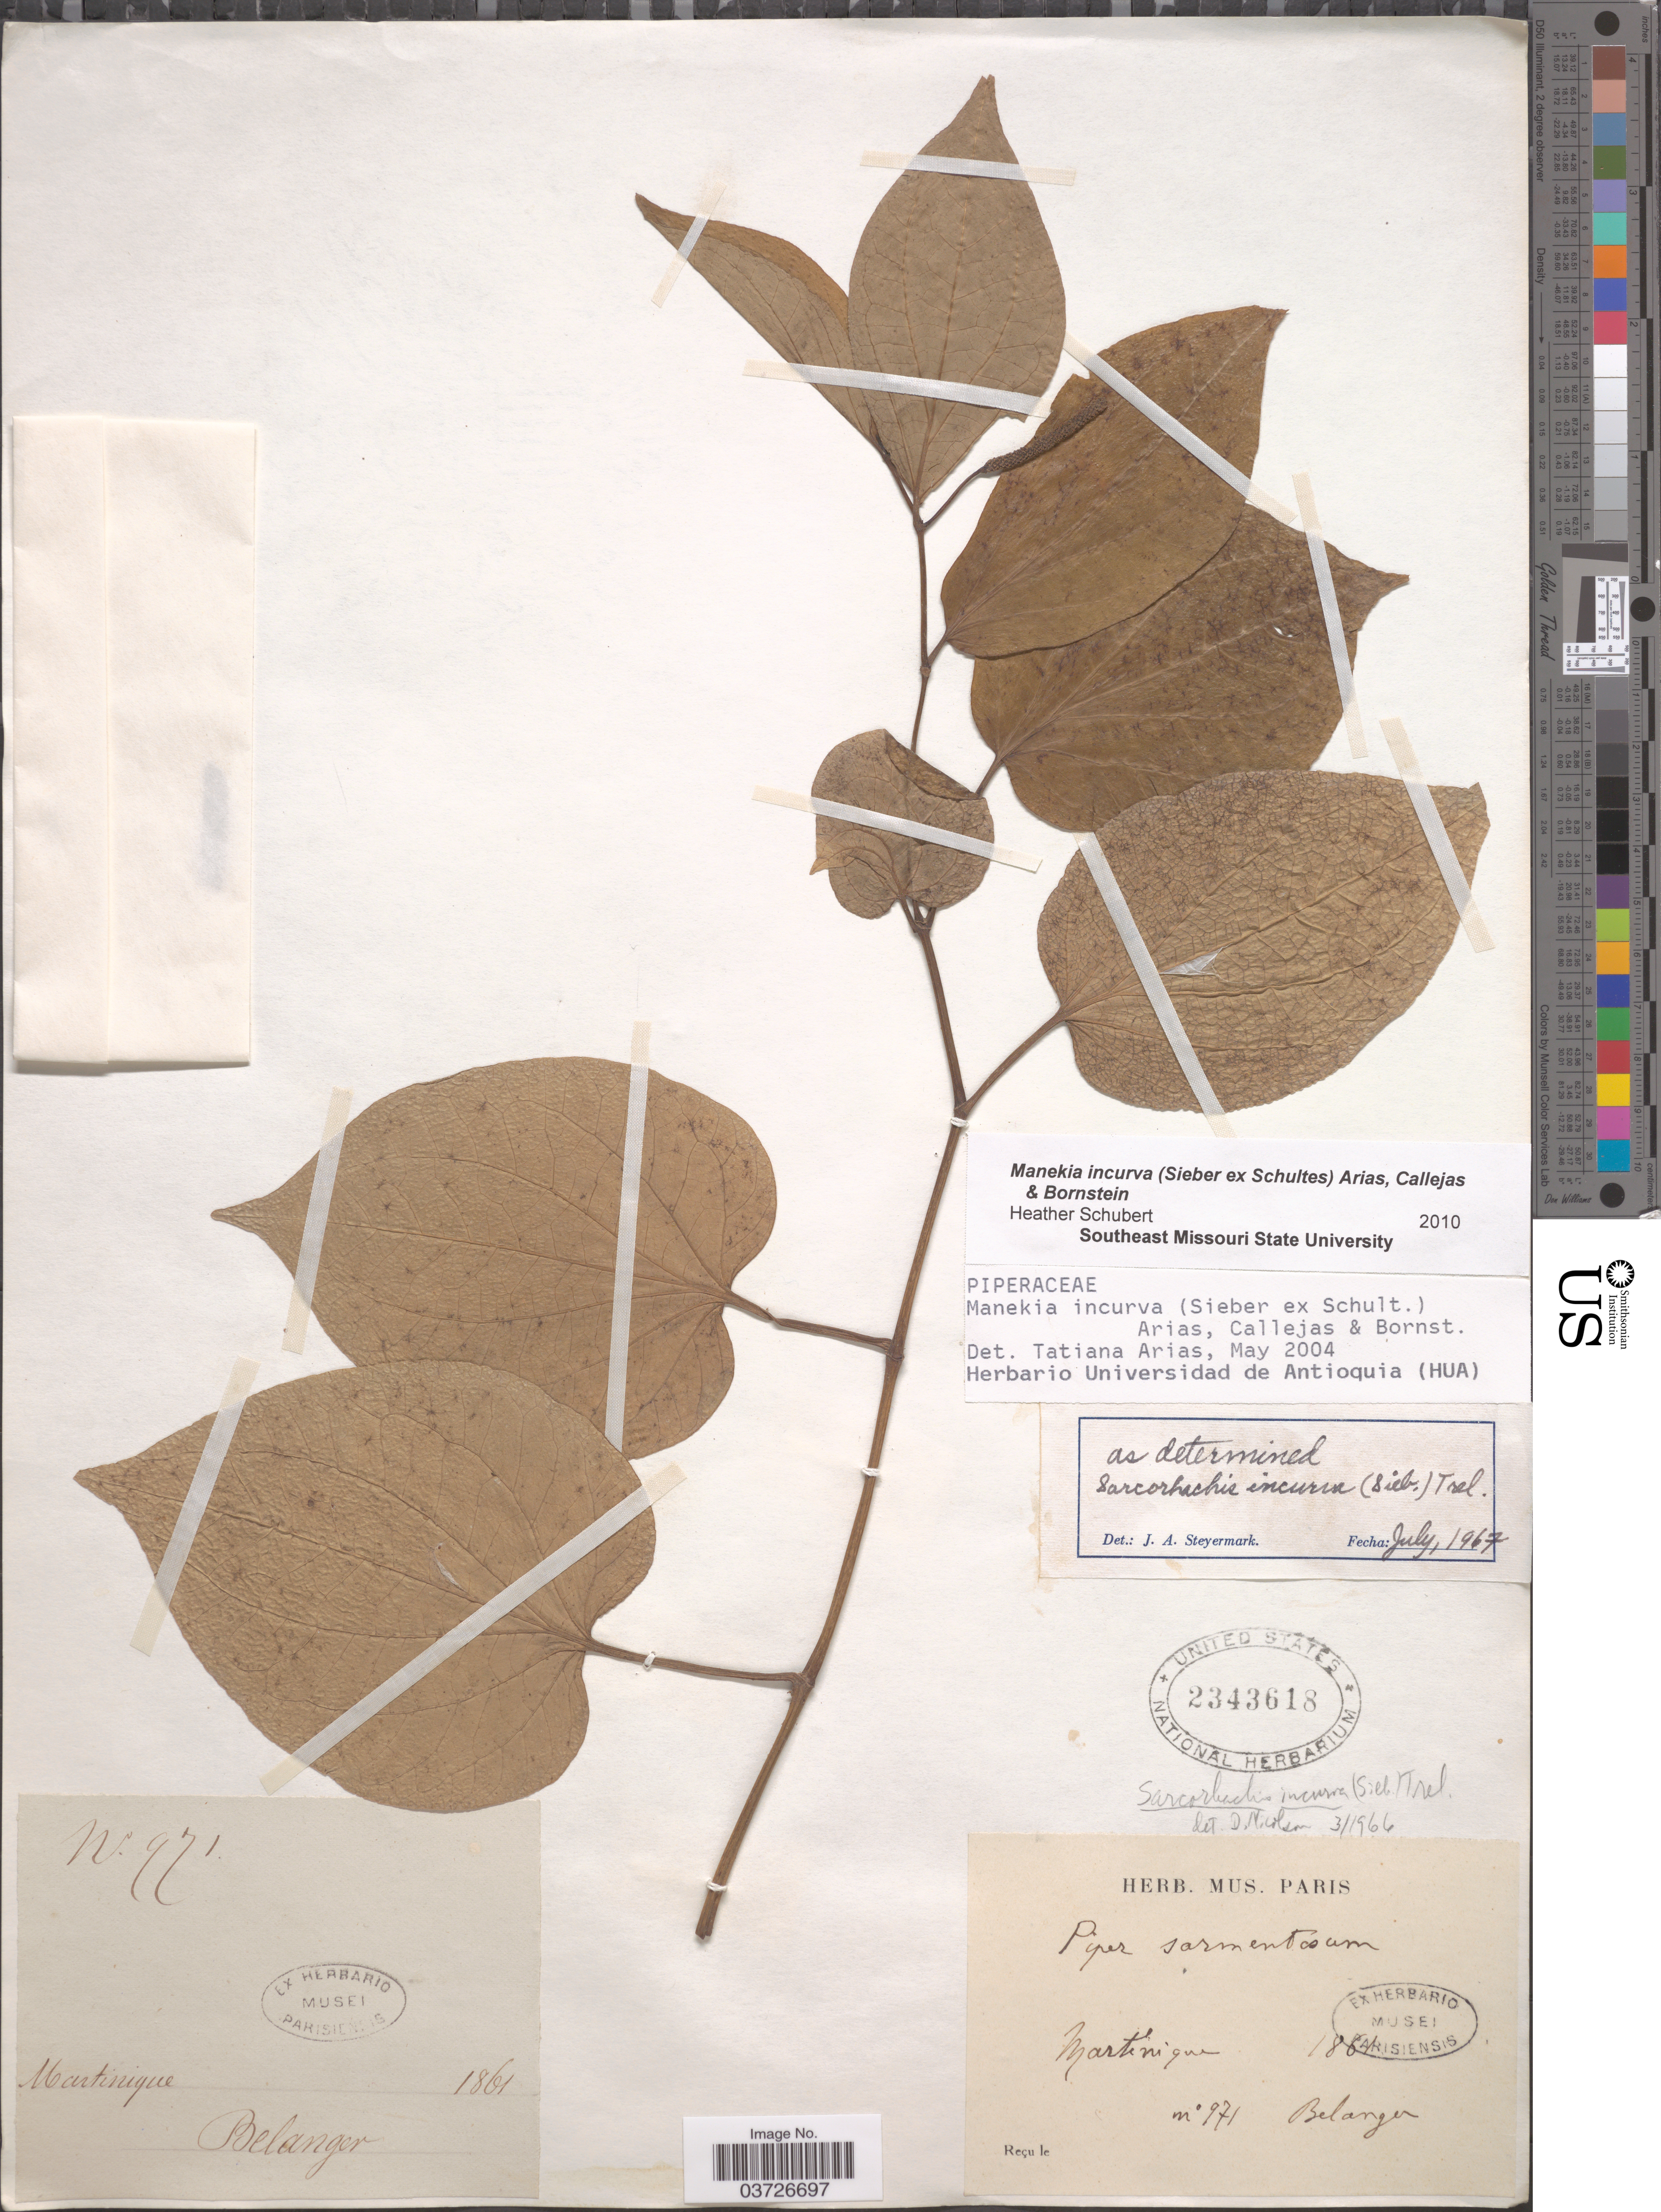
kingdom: Plantae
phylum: Tracheophyta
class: Magnoliopsida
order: Piperales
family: Piperaceae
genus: Manekia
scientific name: Manekia incurva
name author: (Sieber ex Schult.) T. Arias et al.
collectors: Belanger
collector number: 971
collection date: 1861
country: Martinique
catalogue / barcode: US 2343618